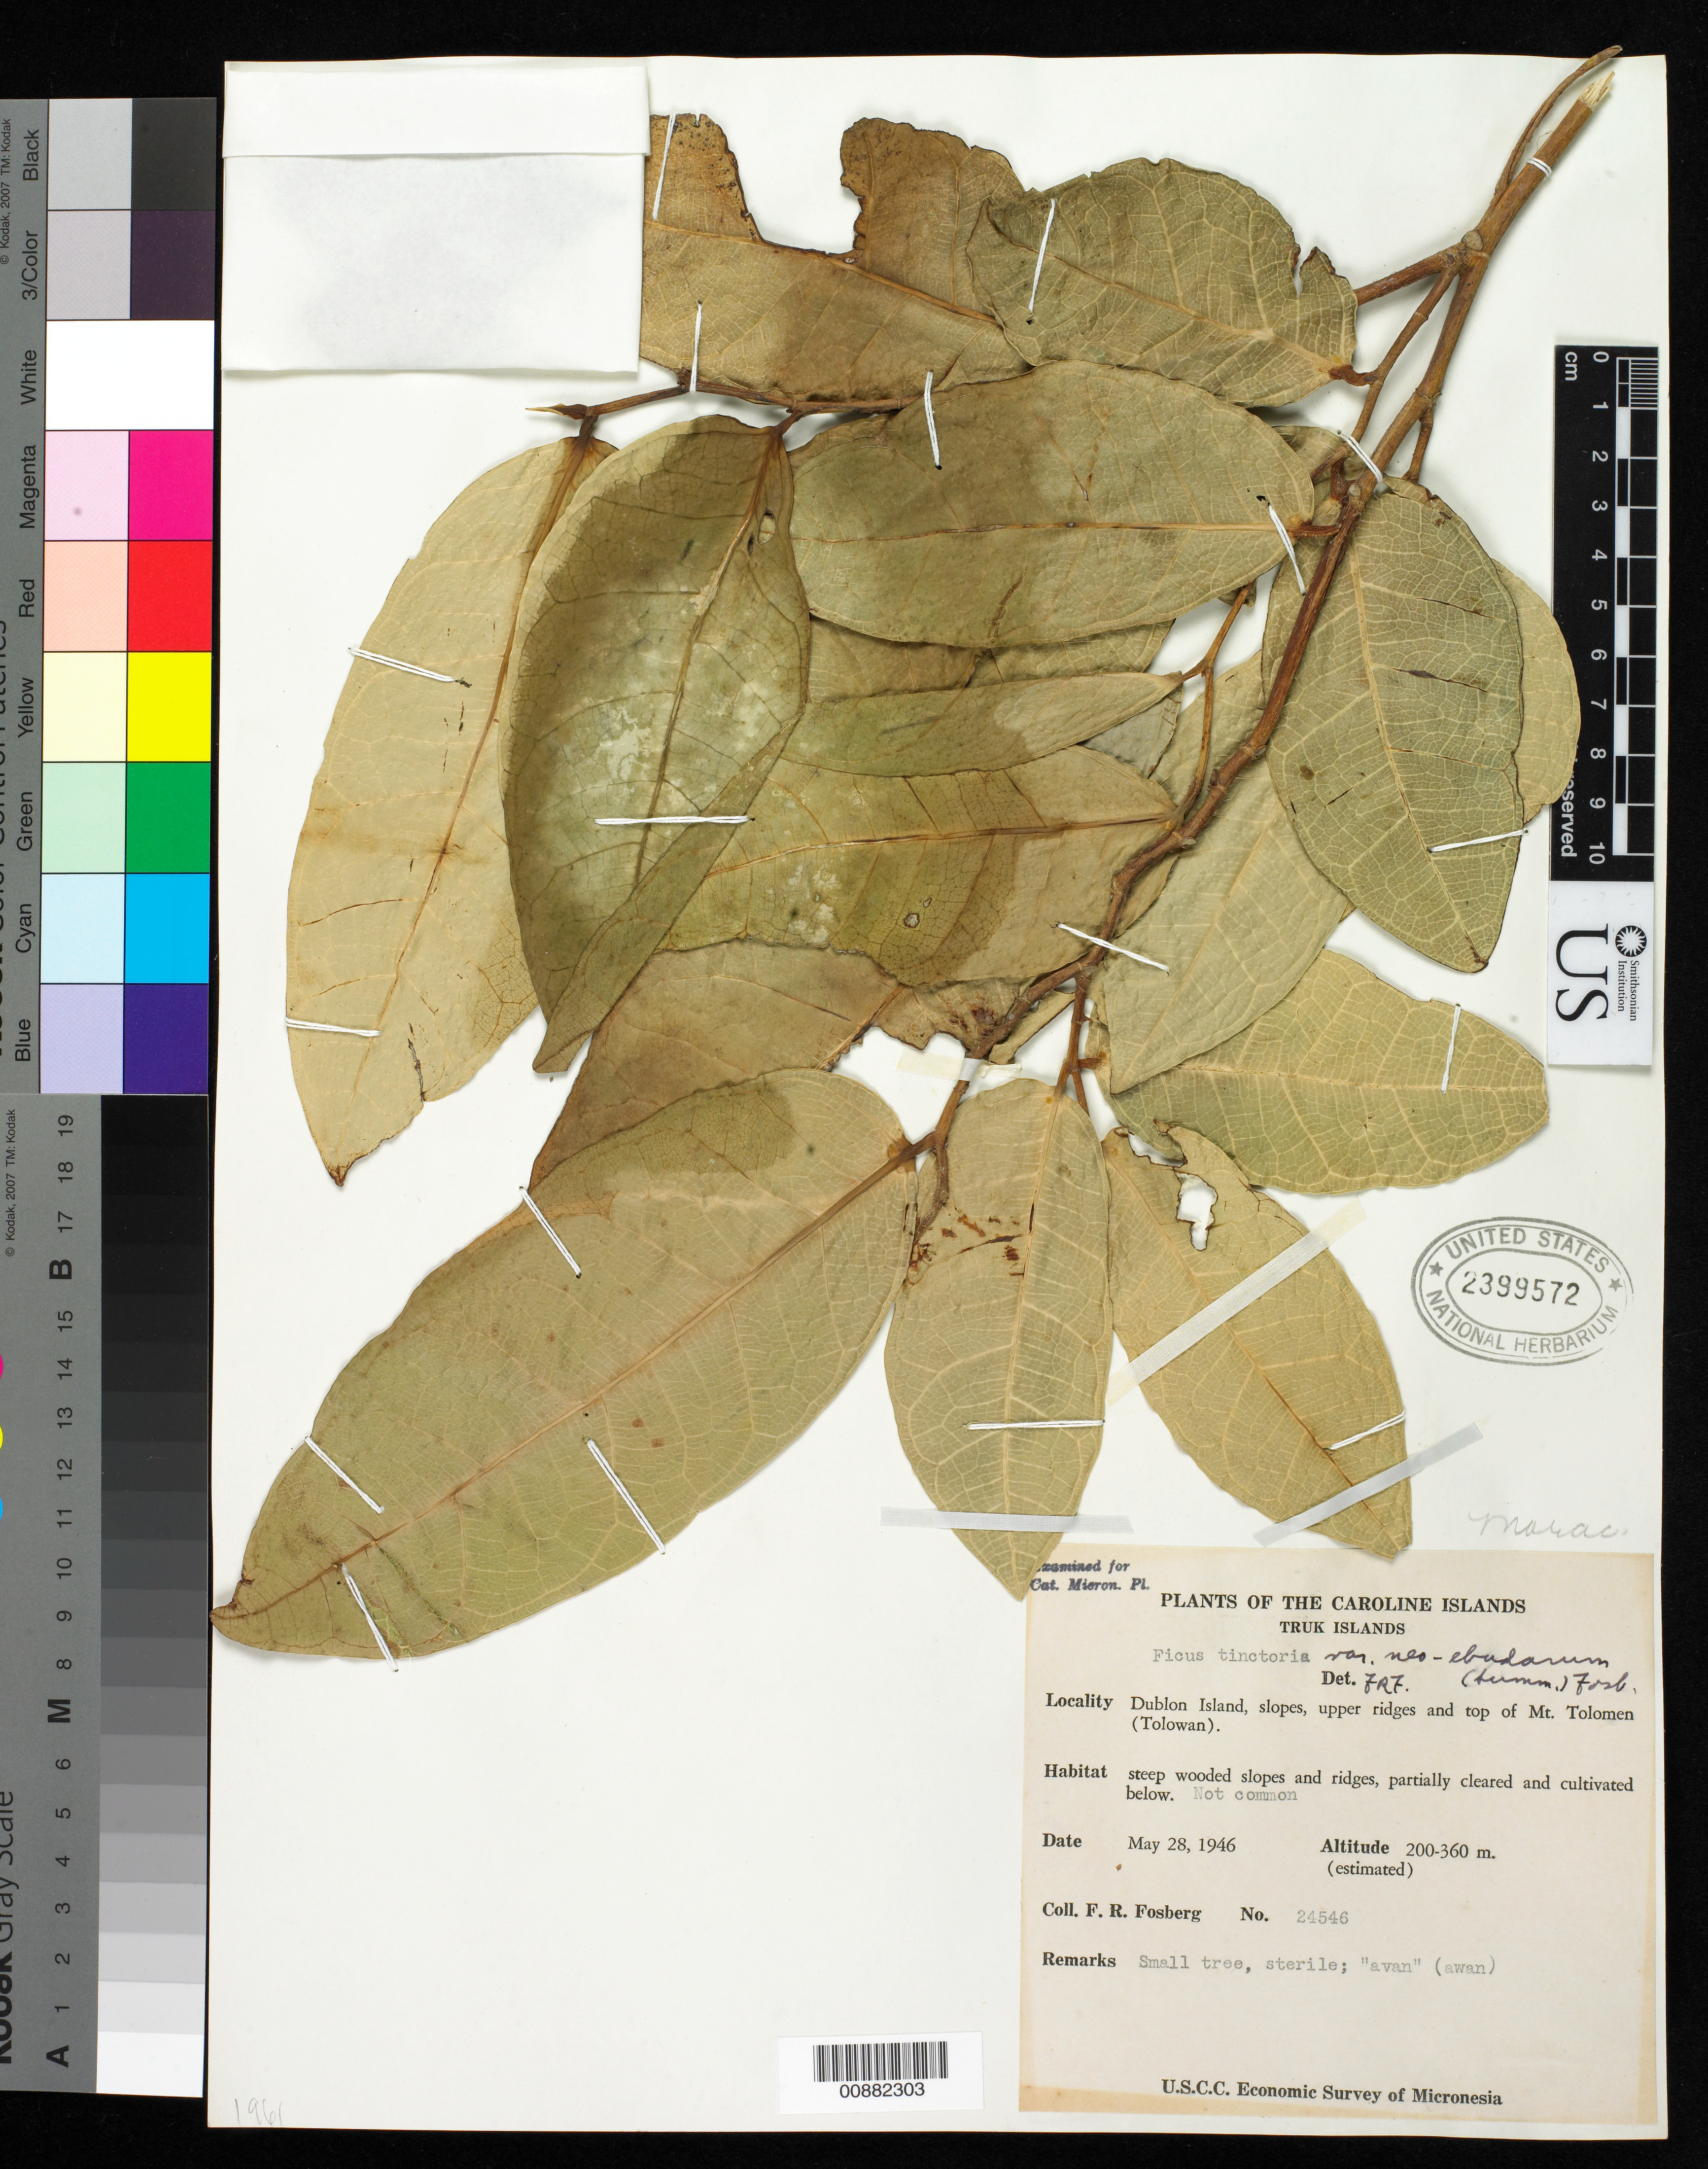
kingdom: Plantae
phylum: Tracheophyta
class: Magnoliopsida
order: Rosales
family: Moraceae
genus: Ficus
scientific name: Ficus tinctoria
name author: G. Forst.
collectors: F. R. Fosberg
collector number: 24546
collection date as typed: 28 May 1946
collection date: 1946-05-28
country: Micronesia, Federated States of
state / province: Truk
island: Dublon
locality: Truk islands, Dublon Island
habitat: steep wooded slopes and ridges, aprtially cleared and cultivated below.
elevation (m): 200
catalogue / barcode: US 2399572